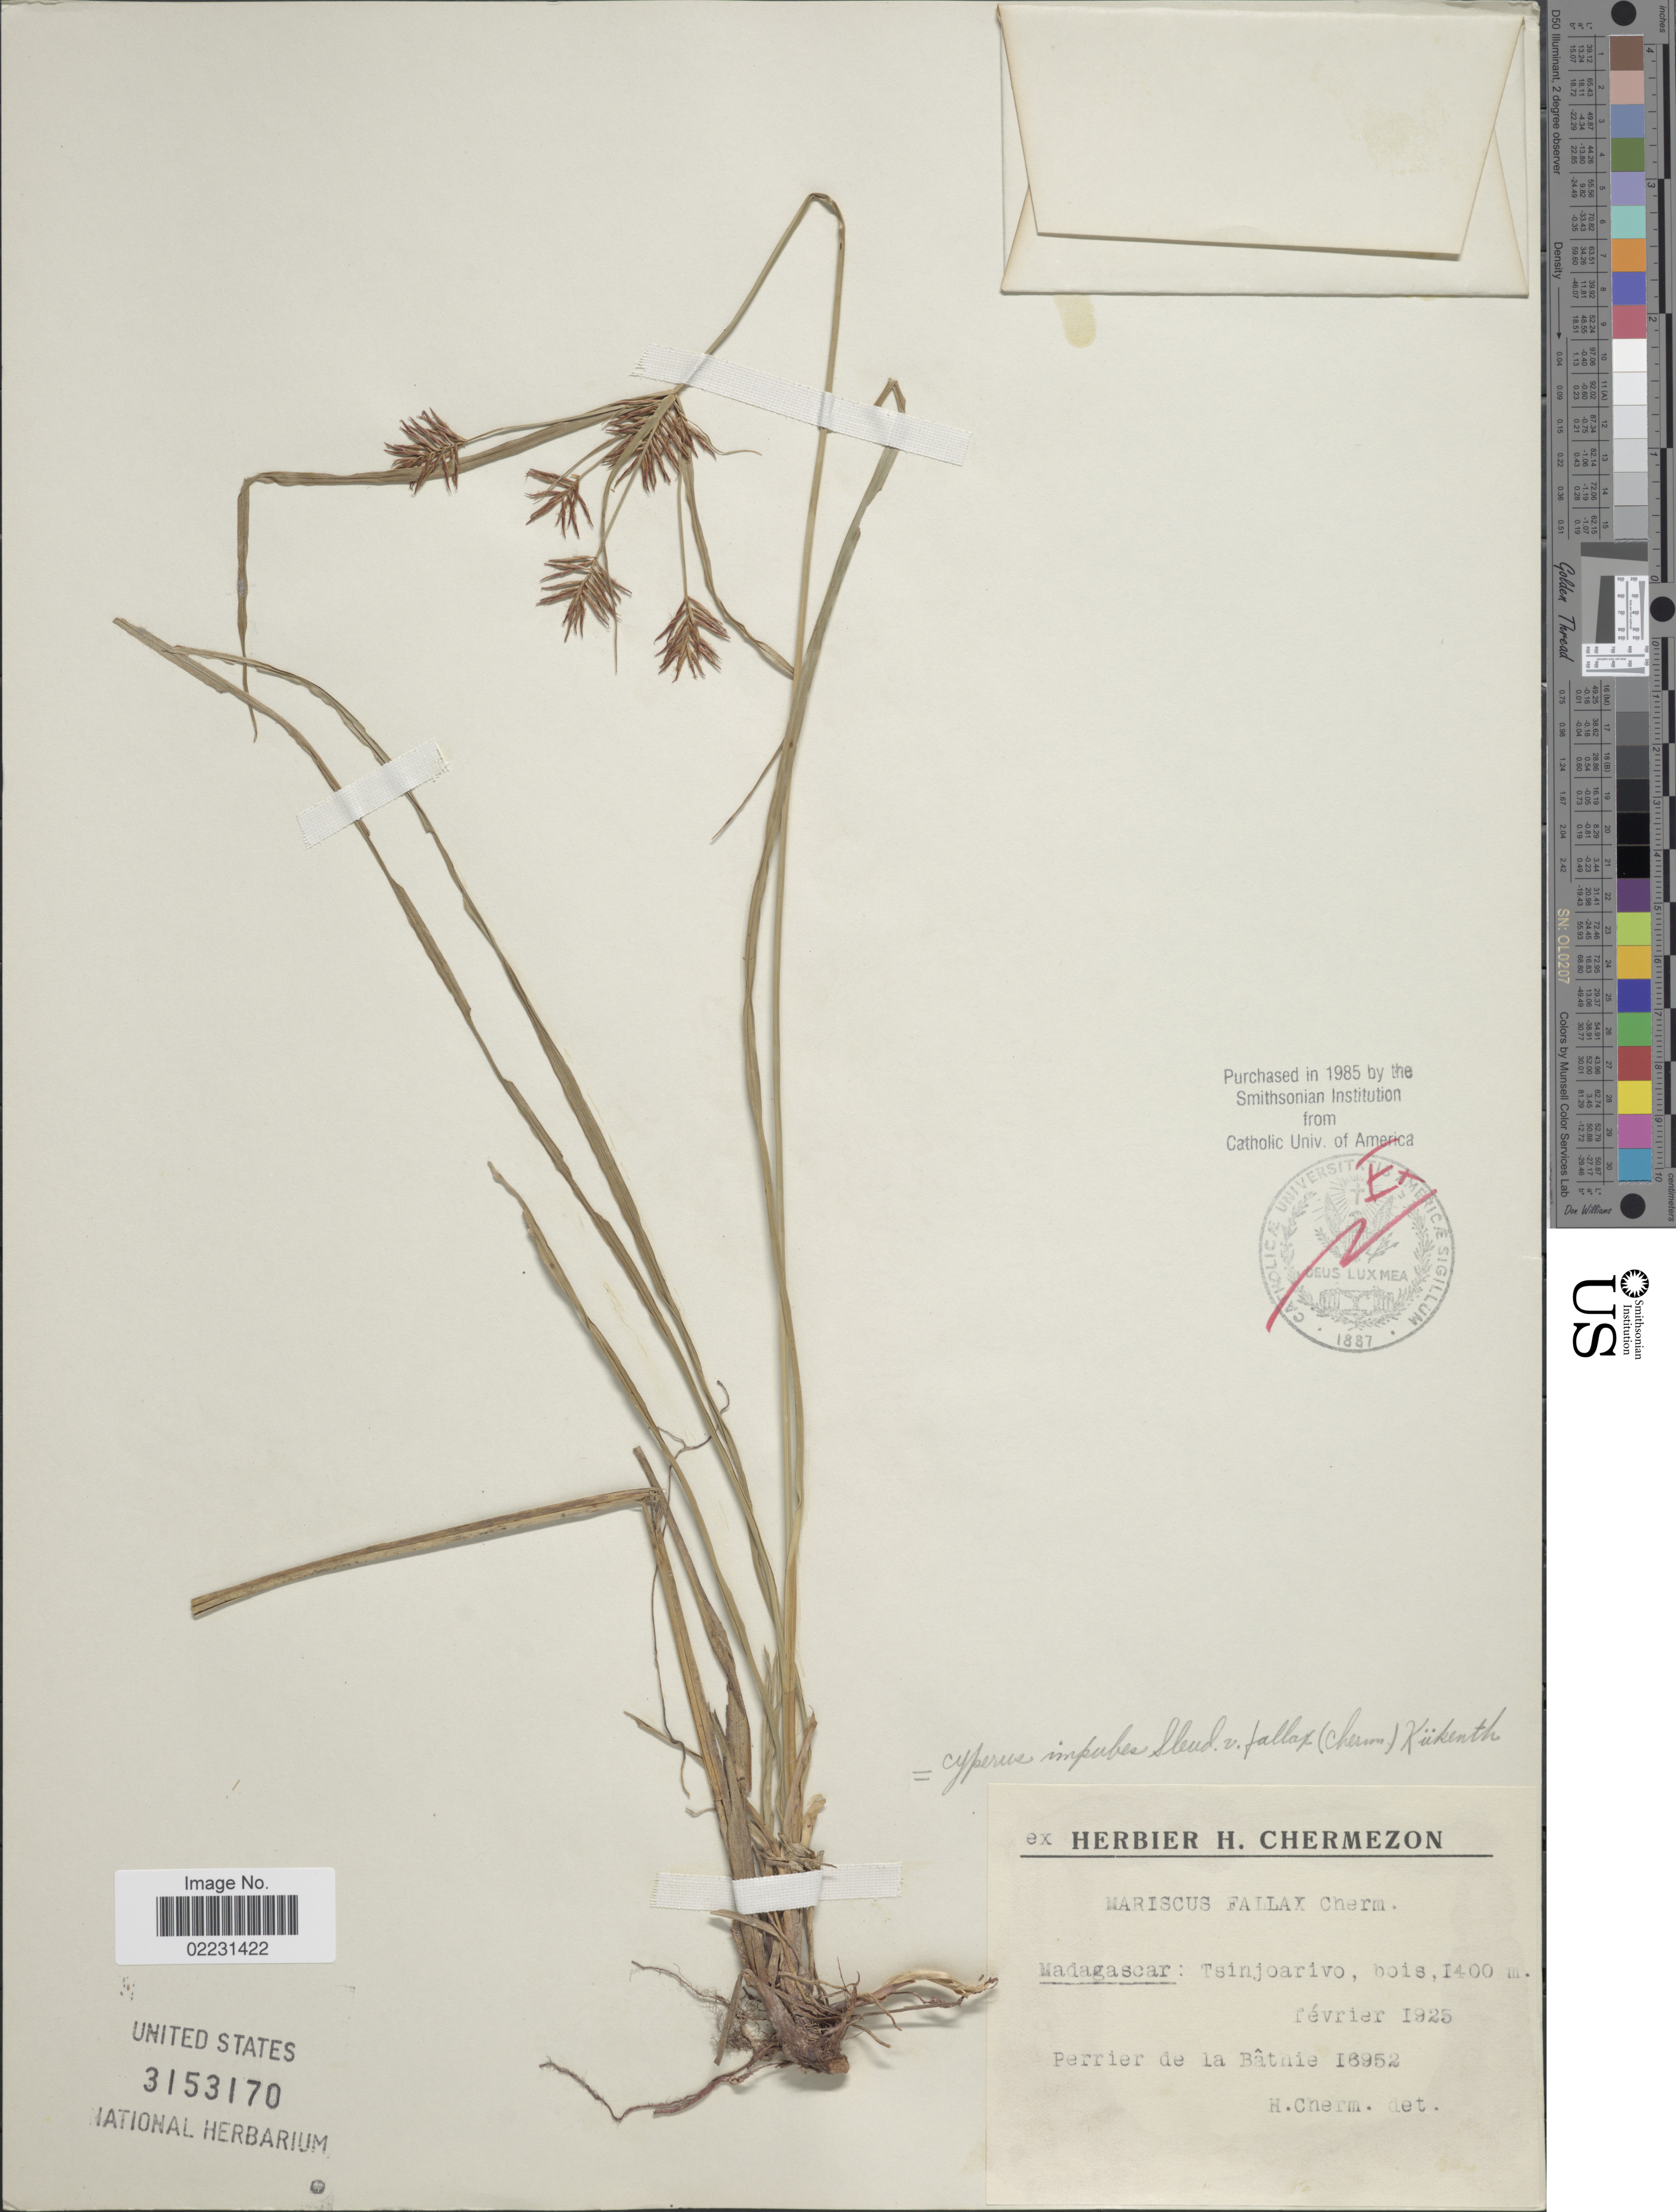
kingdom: Plantae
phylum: Tracheophyta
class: Liliopsida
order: Poales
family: Cyperaceae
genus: Cyperus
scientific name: Cyperus impubes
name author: Steud.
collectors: Perrier de la Bâthie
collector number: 16952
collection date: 1925-02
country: Madagascar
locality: Tsinjoarivo.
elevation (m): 1400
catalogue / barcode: US 3153170